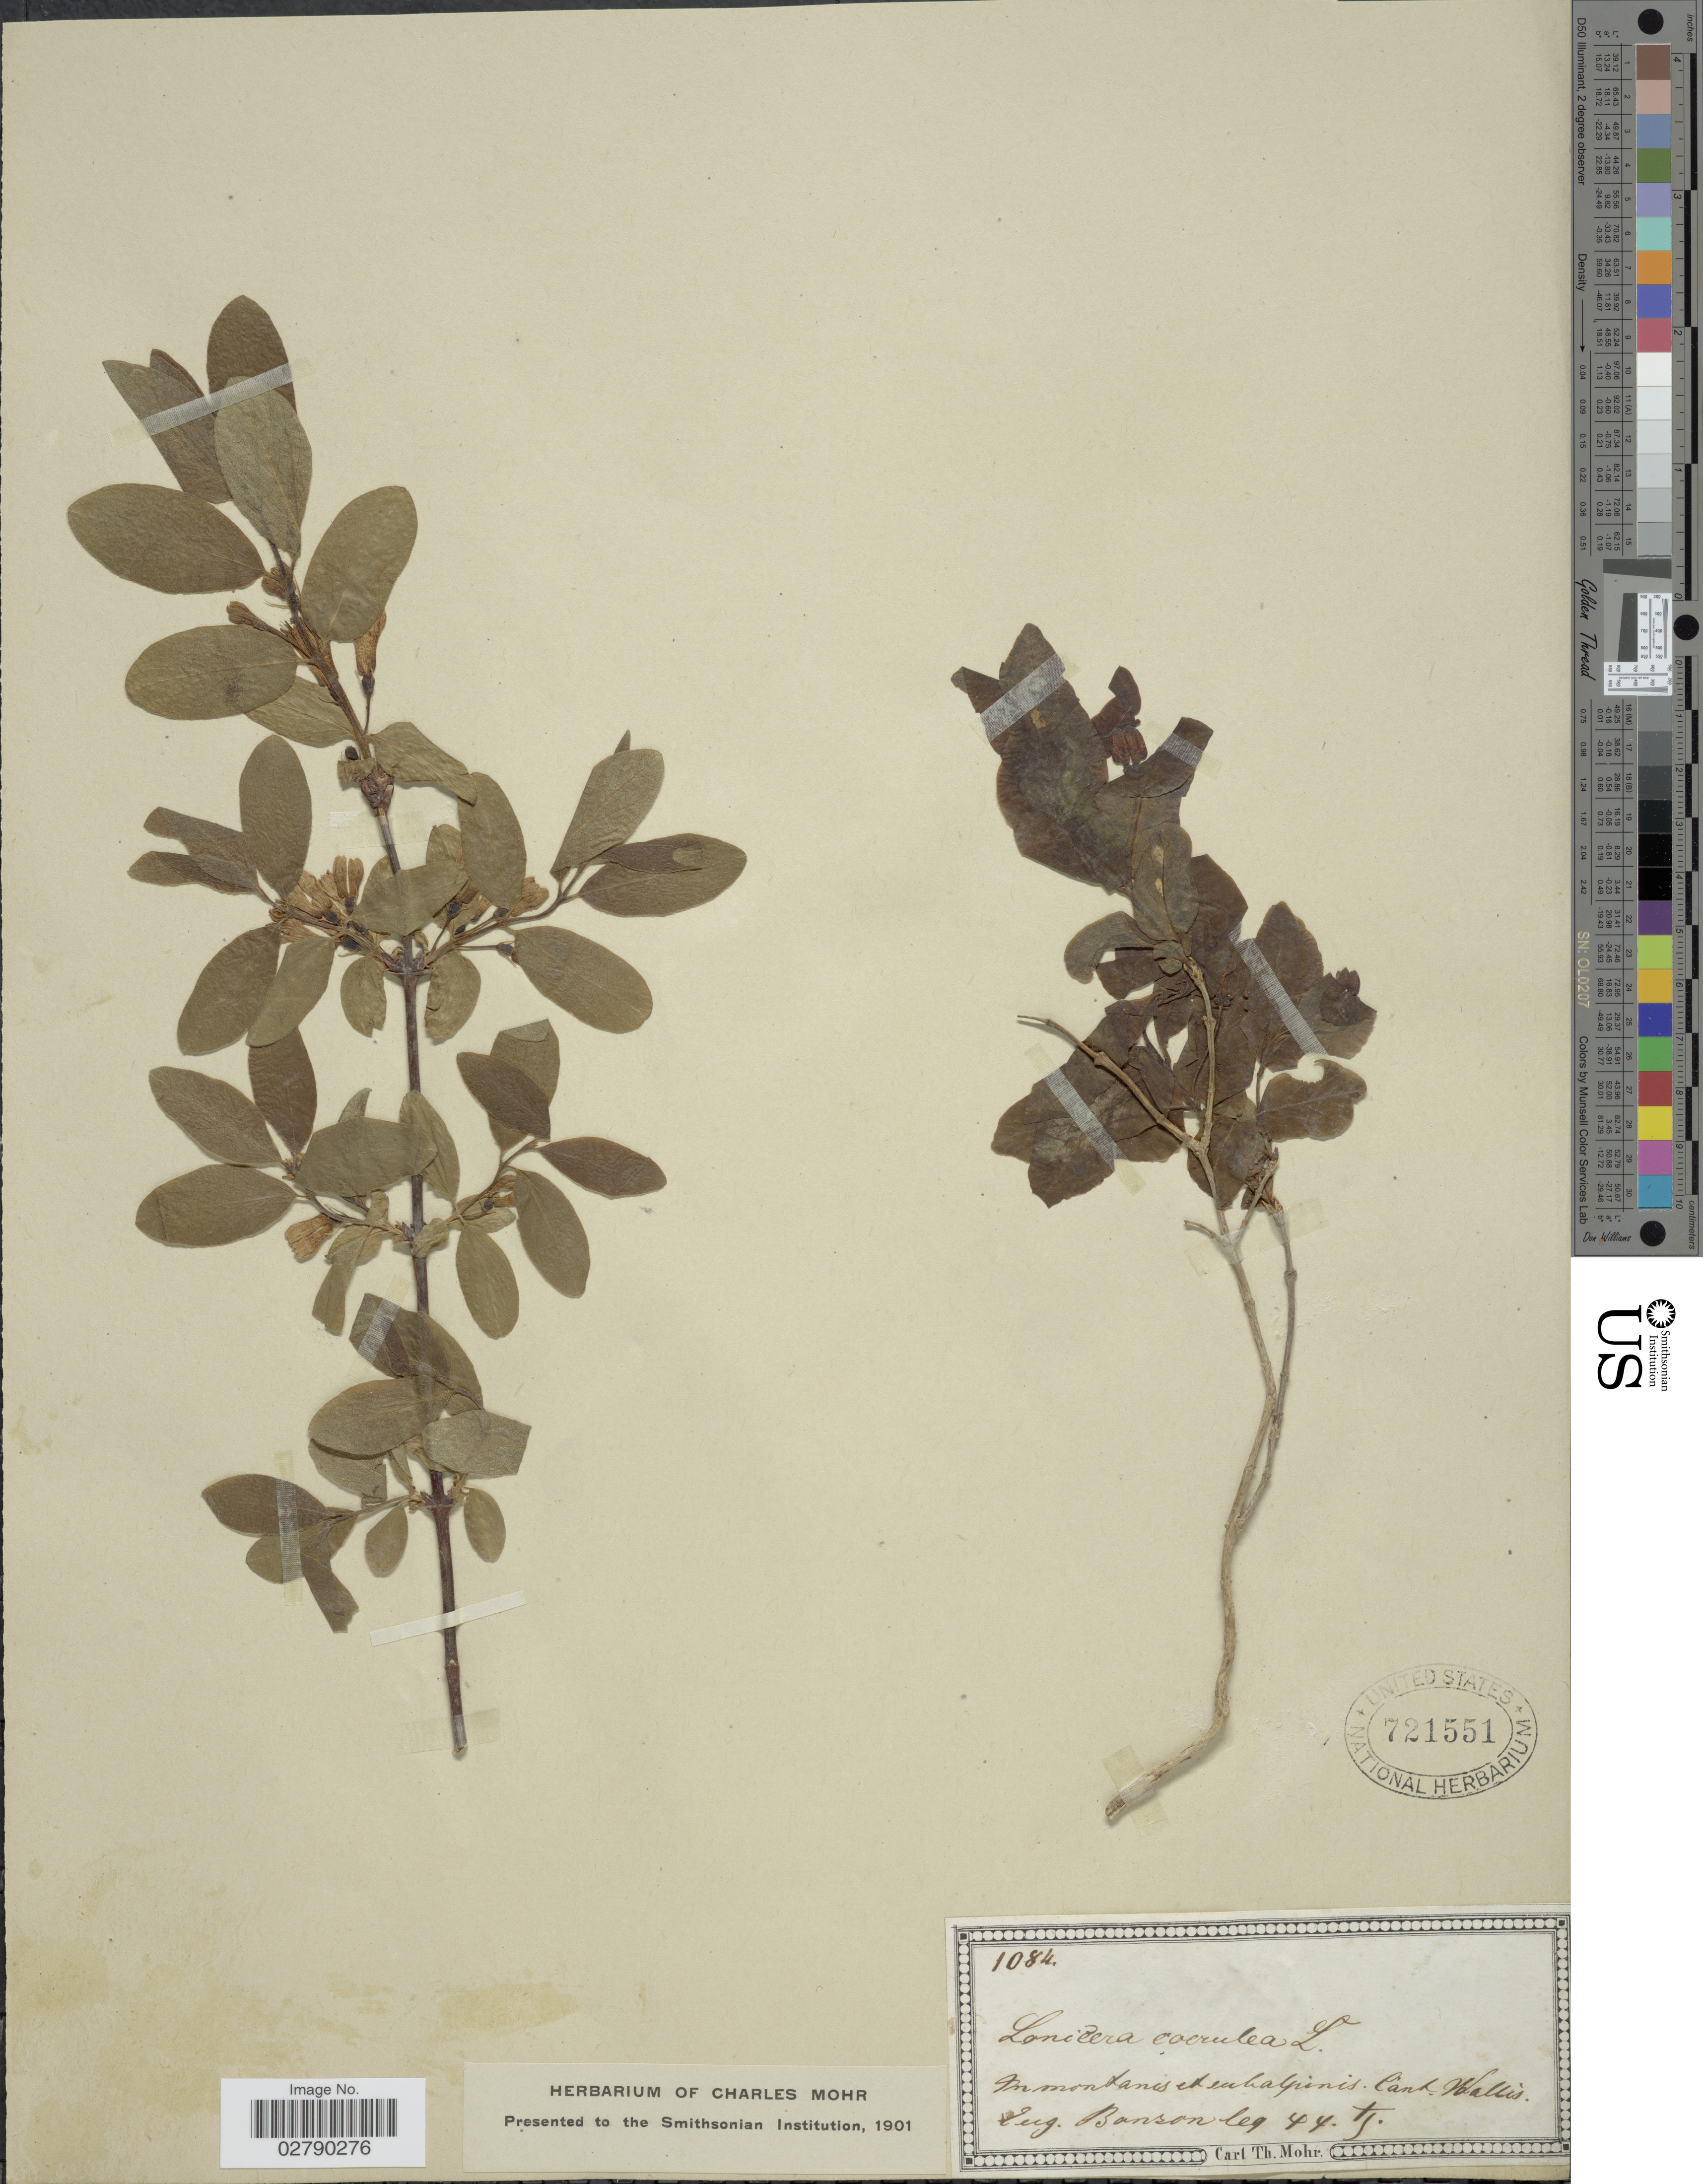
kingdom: Plantae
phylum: Tracheophyta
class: Magnoliopsida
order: Dipsacales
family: Caprifoliaceae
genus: Lonicera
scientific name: Lonicera caerulea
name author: L.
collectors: E. Bonzon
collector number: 1084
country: Wallis and Futuna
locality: In montanis et enha Grinis. Cant. Wallis. [interpreted]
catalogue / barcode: US 721551